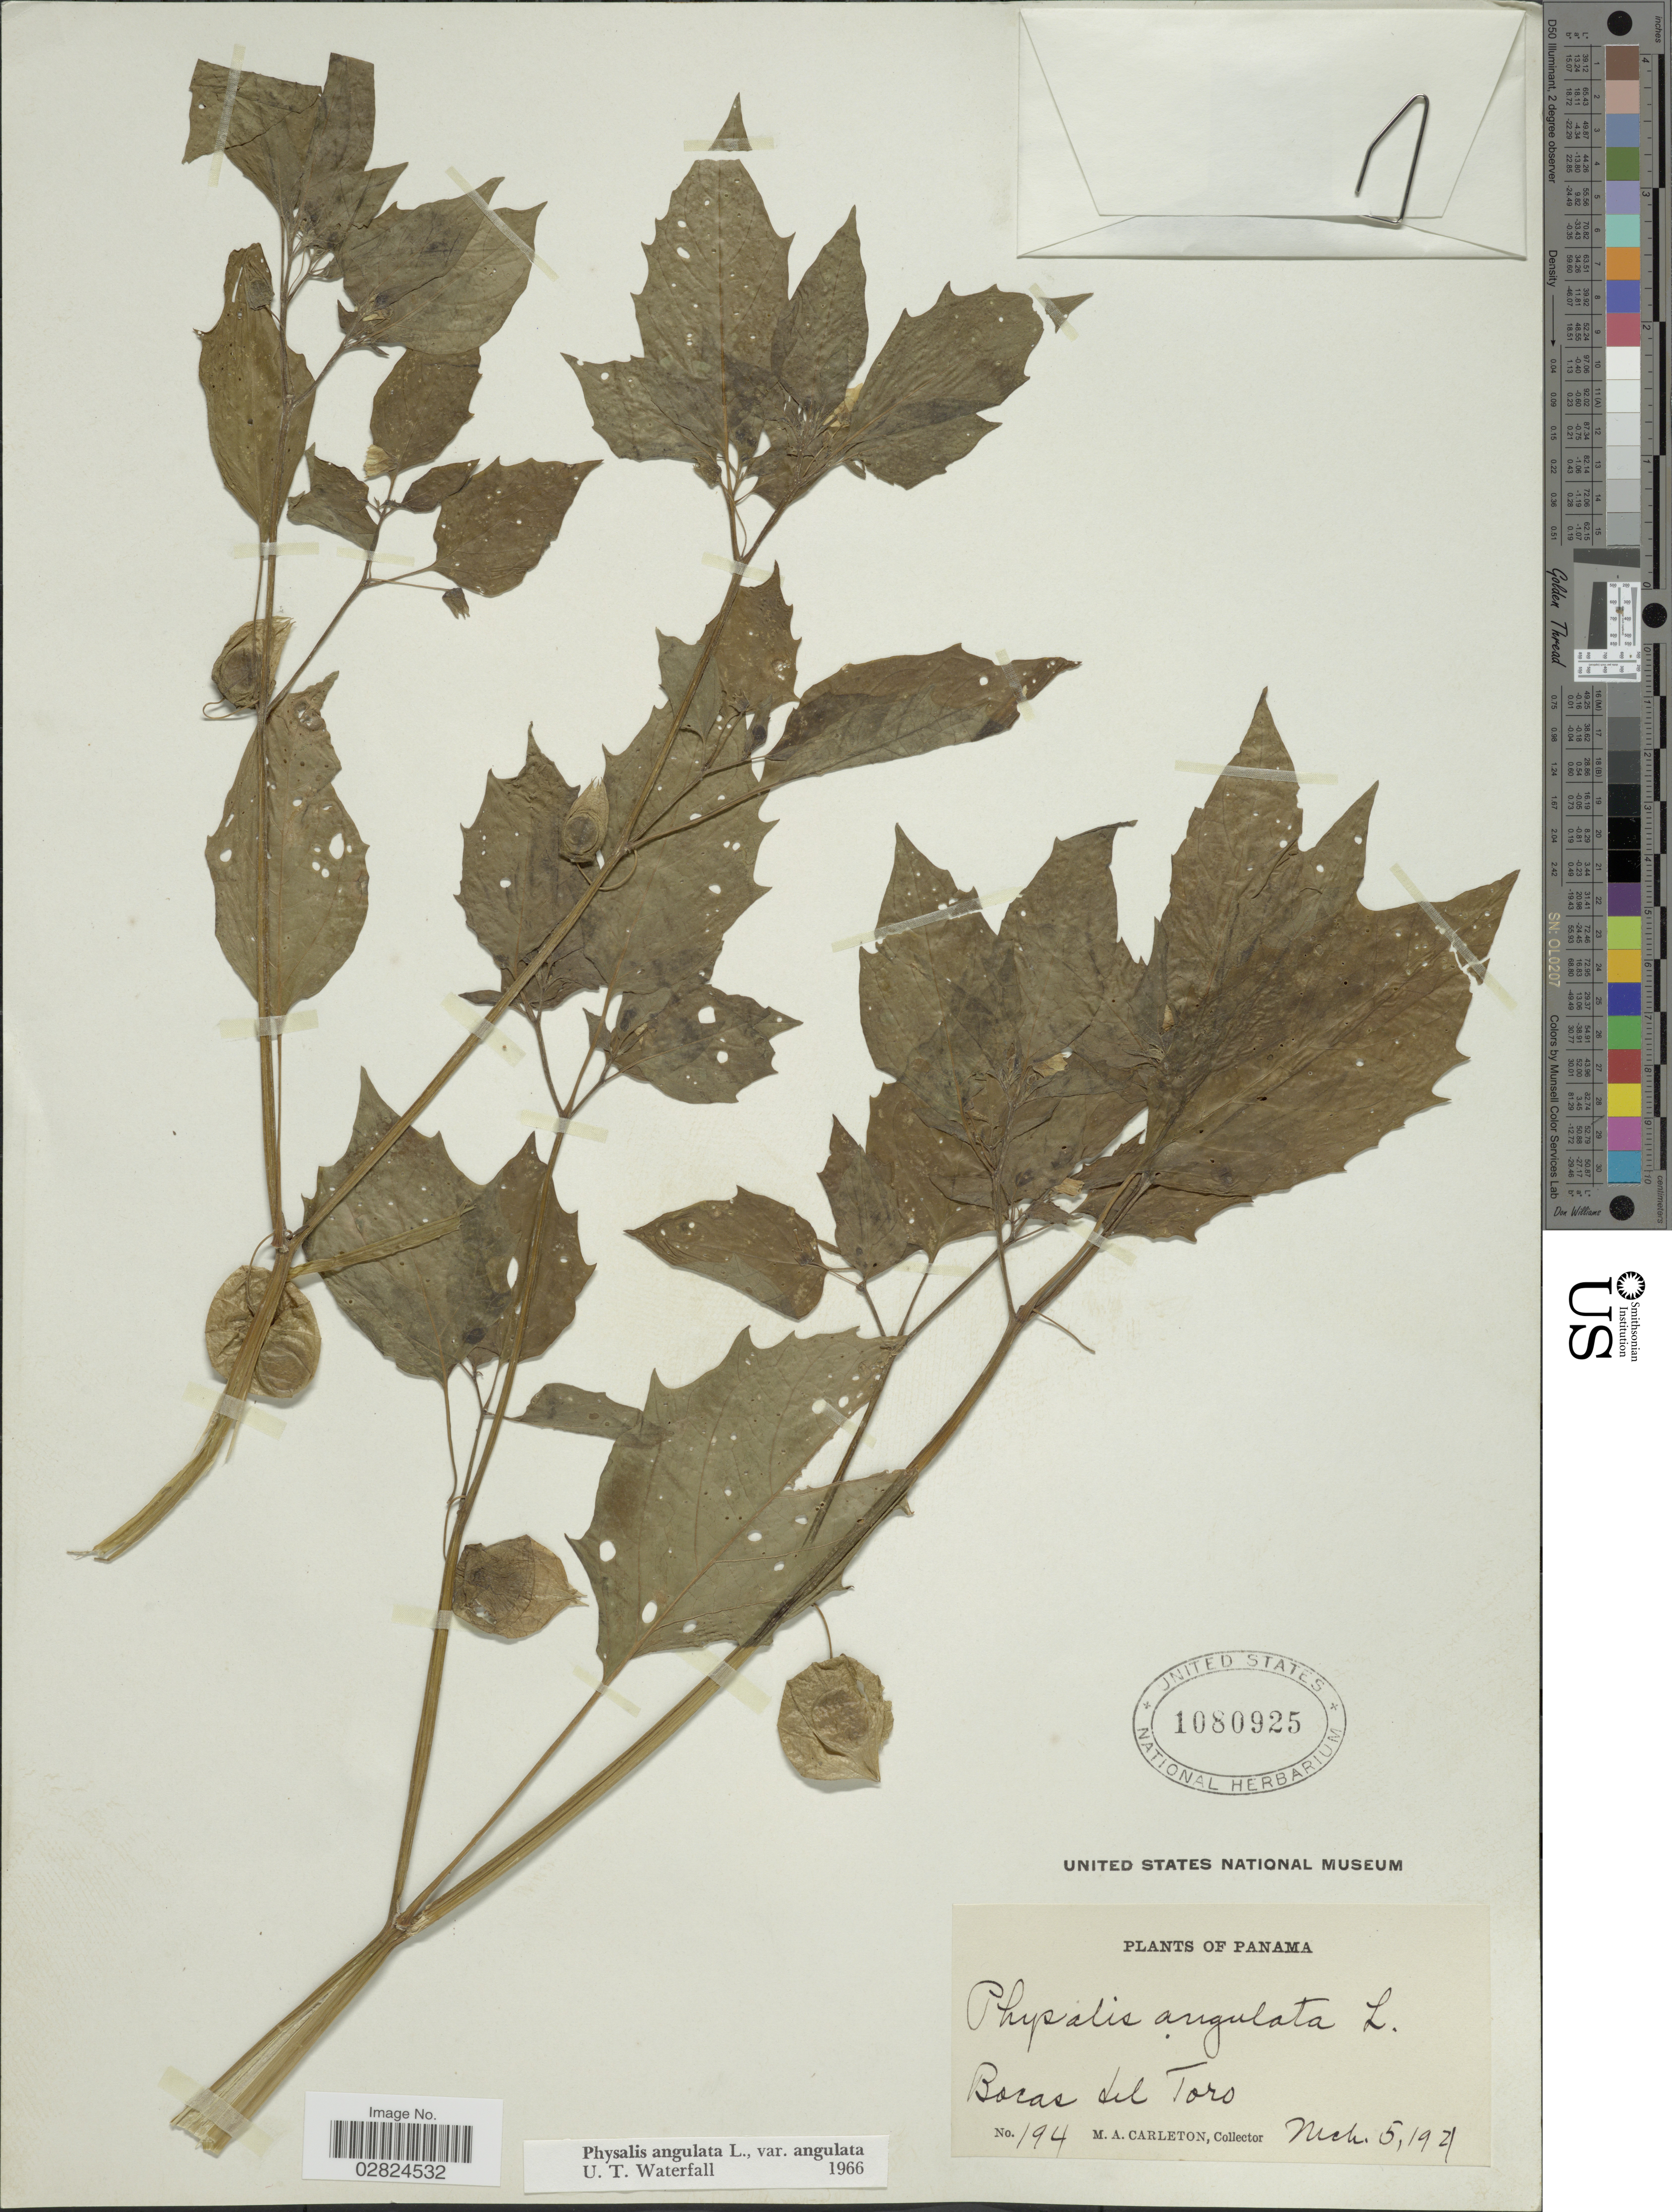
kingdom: Plantae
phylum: Tracheophyta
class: Magnoliopsida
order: Solanales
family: Solanaceae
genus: Physalis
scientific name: Physalis angulata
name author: L.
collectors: M. A. Carleton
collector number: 194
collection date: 1921-03-05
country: Panama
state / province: Bocas del Toro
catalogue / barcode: US 1080925